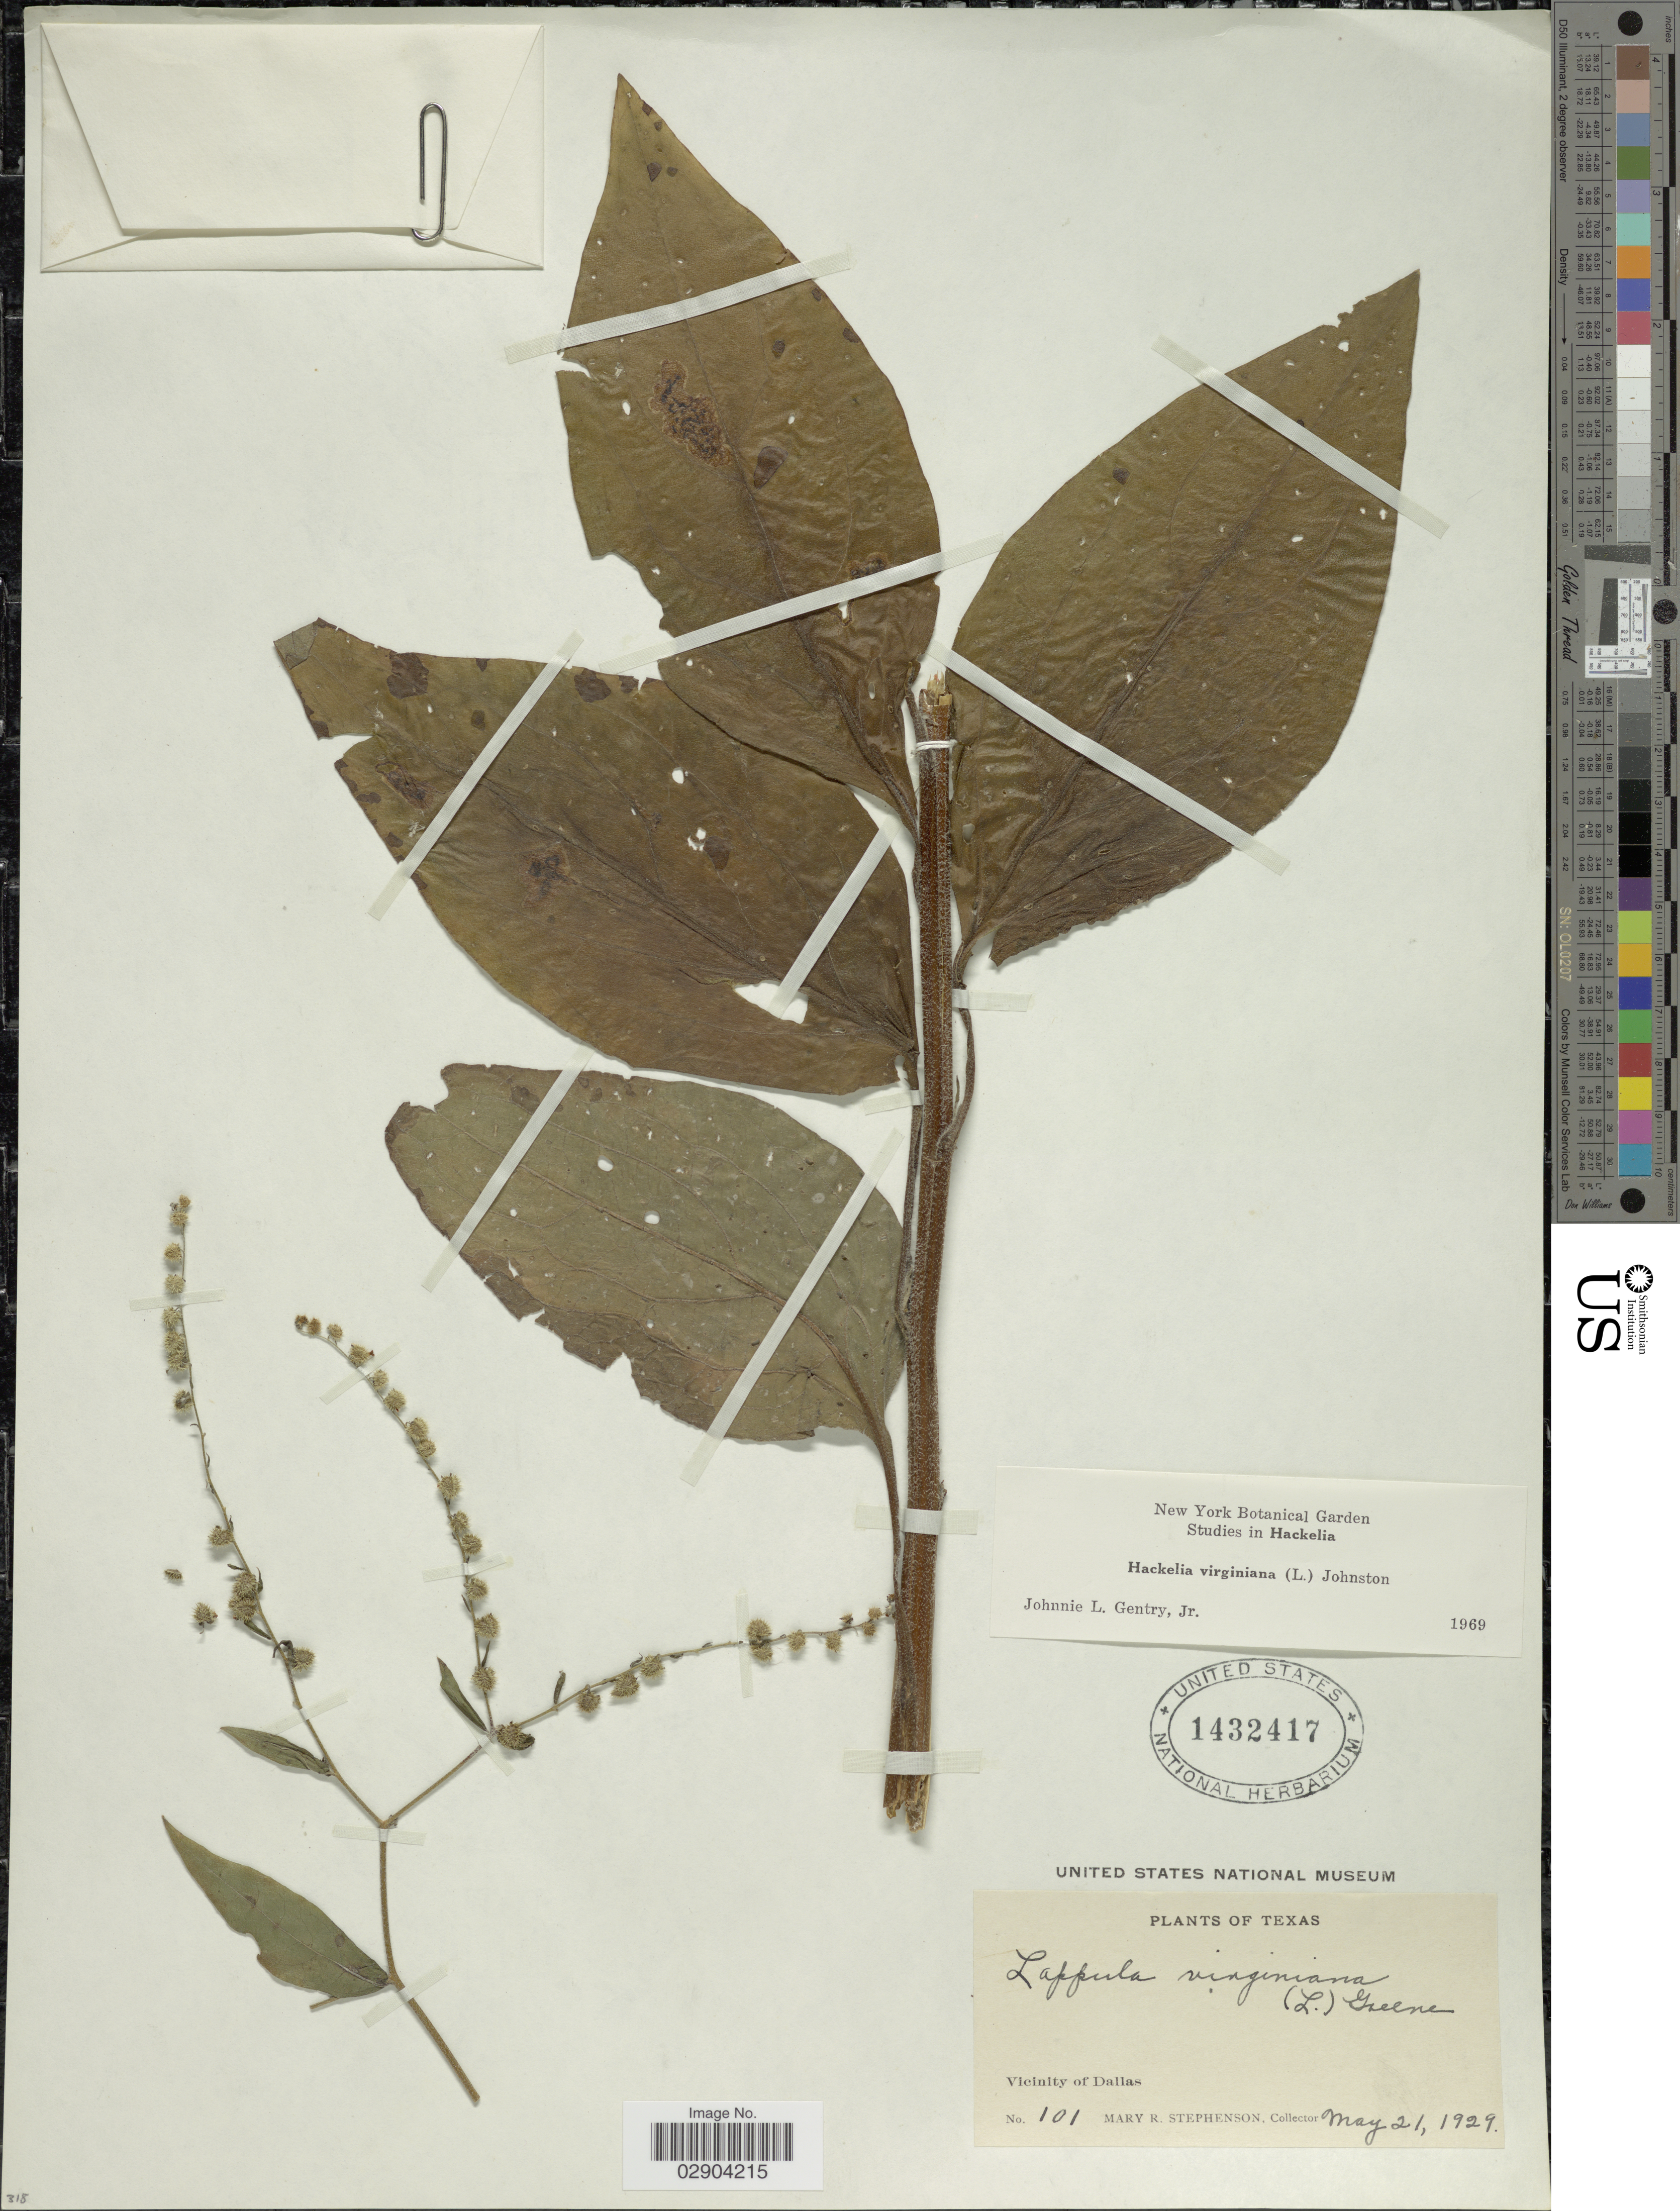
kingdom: Plantae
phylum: Tracheophyta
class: Magnoliopsida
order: Boraginales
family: Boraginaceae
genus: Hackelia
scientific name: Hackelia virginiana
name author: (L.) I.M. Johnst.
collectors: M. Stephenson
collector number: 101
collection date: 1929-05-21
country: United States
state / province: Texas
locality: Vicinity of Dallas.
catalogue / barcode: US 1432417